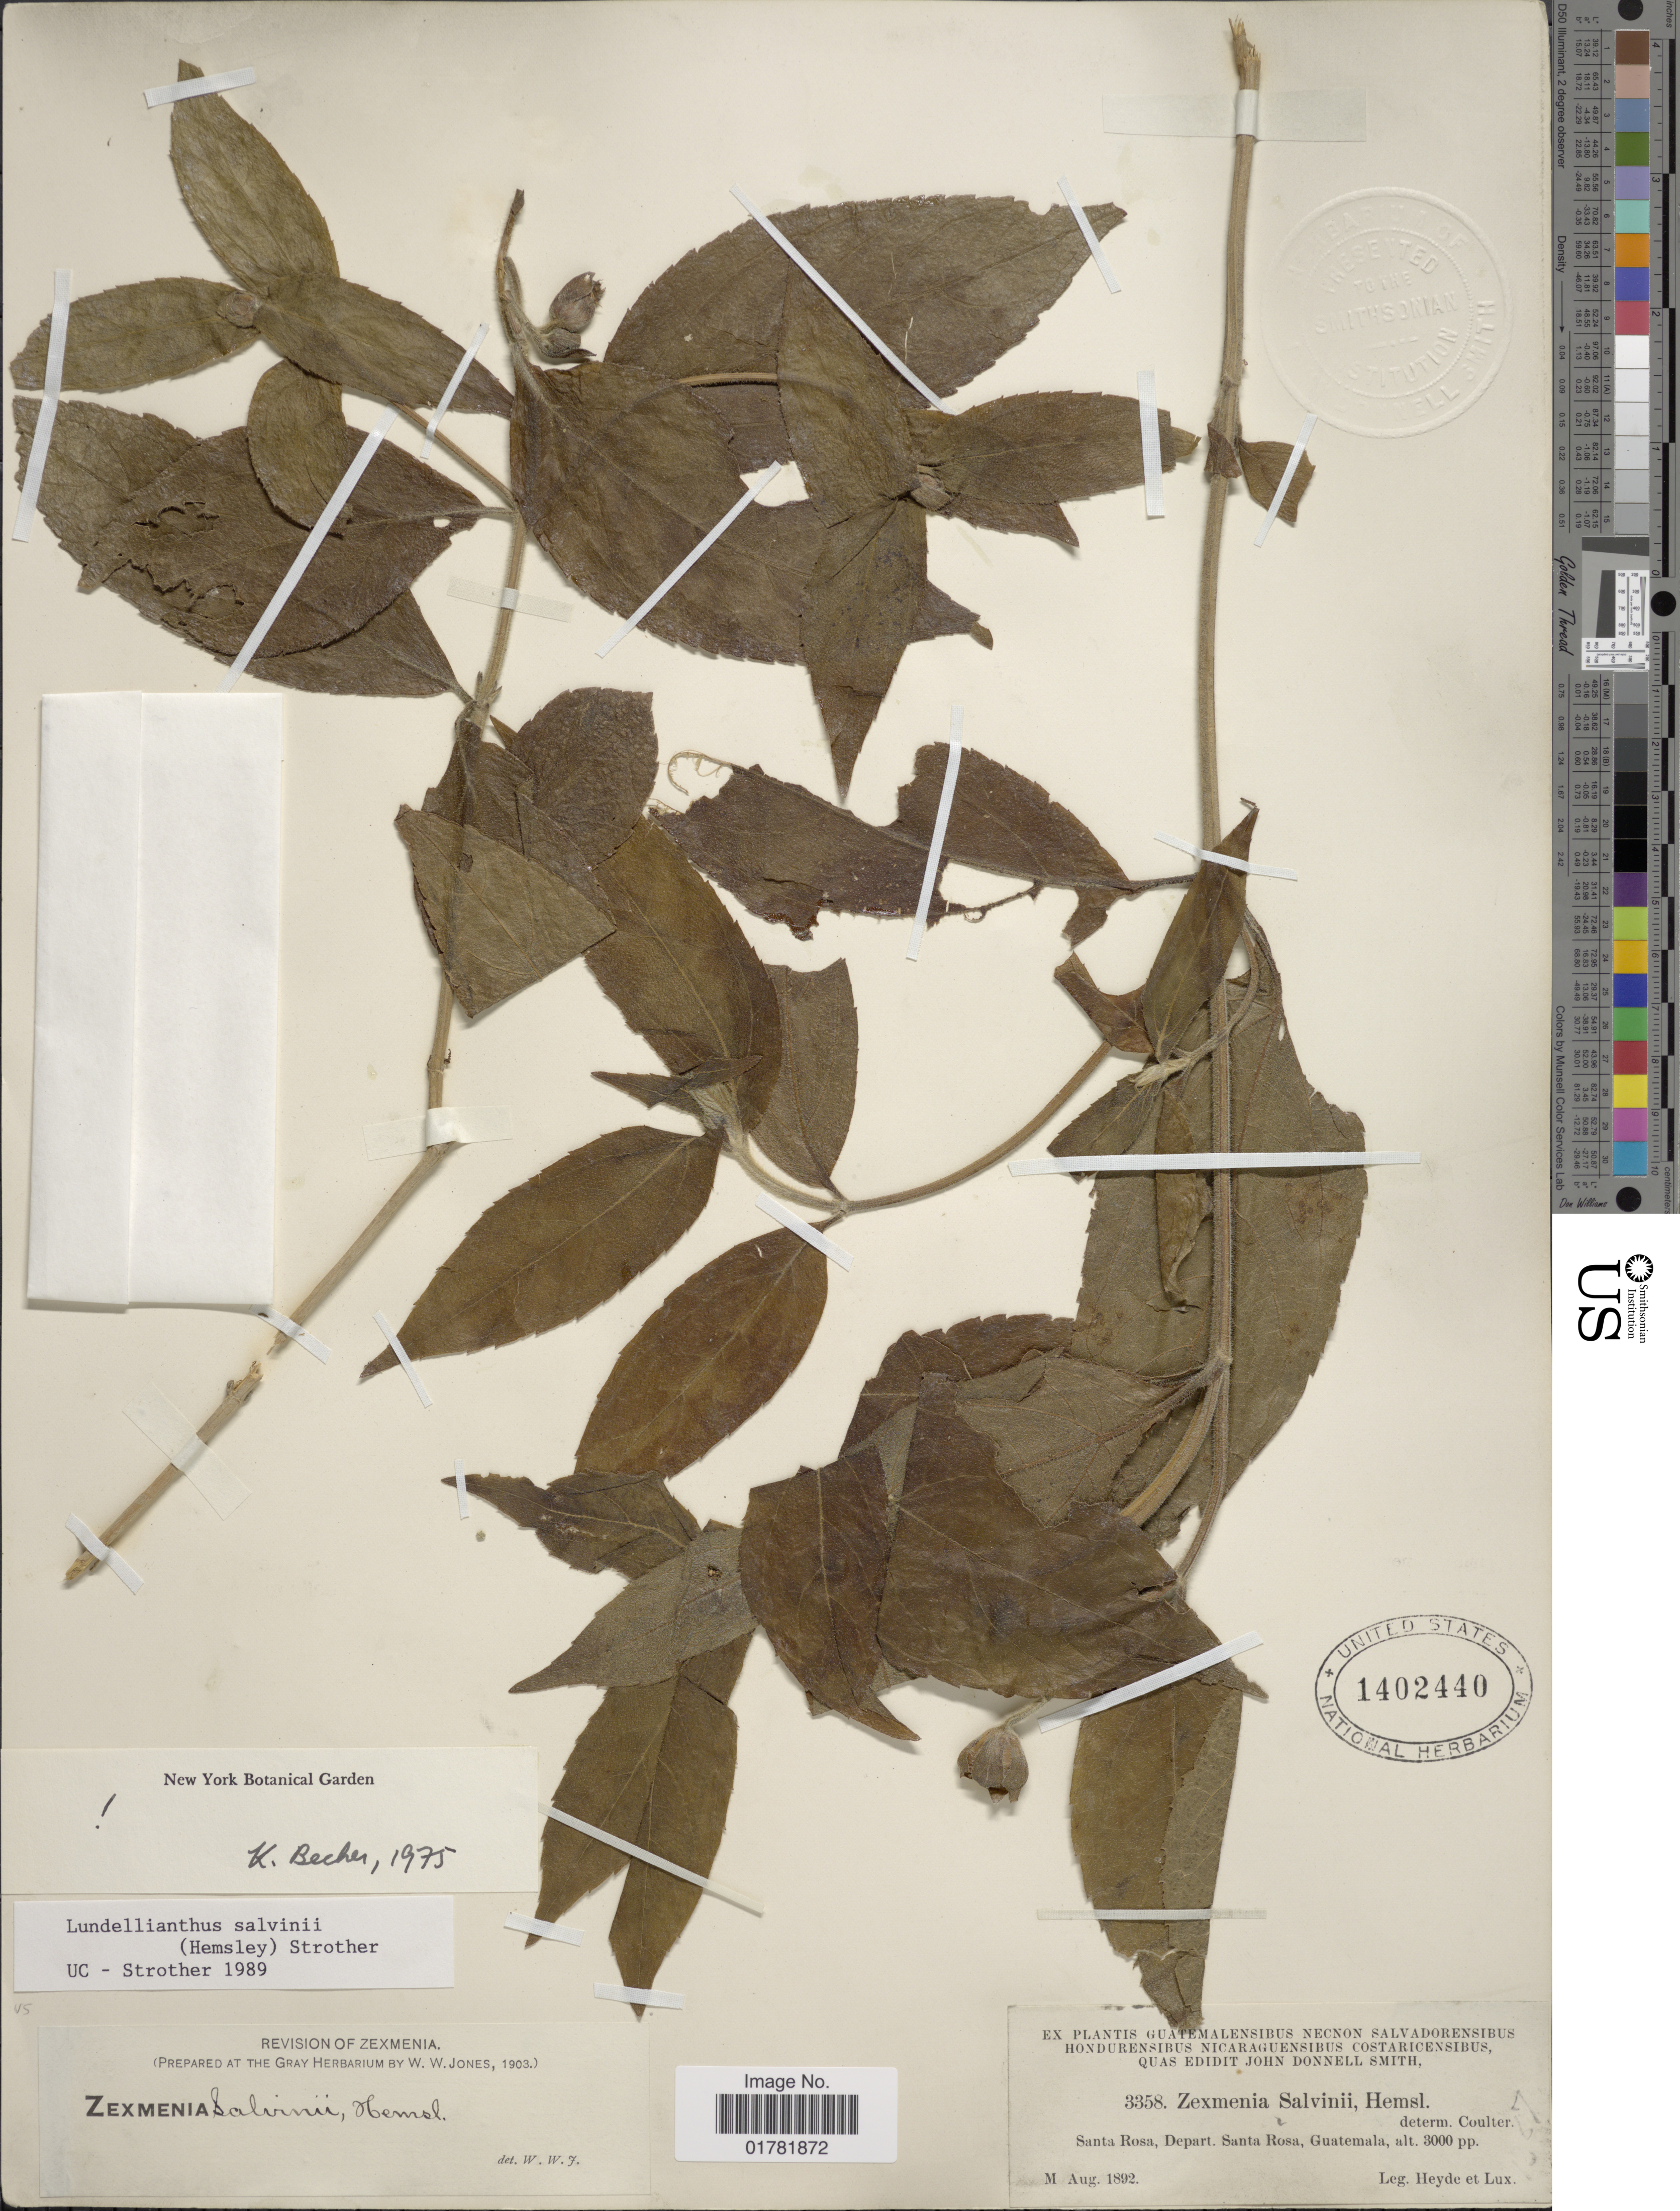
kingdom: Plantae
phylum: Tracheophyta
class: Magnoliopsida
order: Asterales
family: Asteraceae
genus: Lundellianthus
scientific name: Lundellianthus salvinii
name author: (Hemsl.) Strother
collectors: Heyde & Lux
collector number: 3358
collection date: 1892-08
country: Guatemala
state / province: Santa Rosa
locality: Guatemalensibus Necnon Salvadorensibus, Santa Rosa, Depart. Santa Rosa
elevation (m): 914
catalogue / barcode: US 1402440